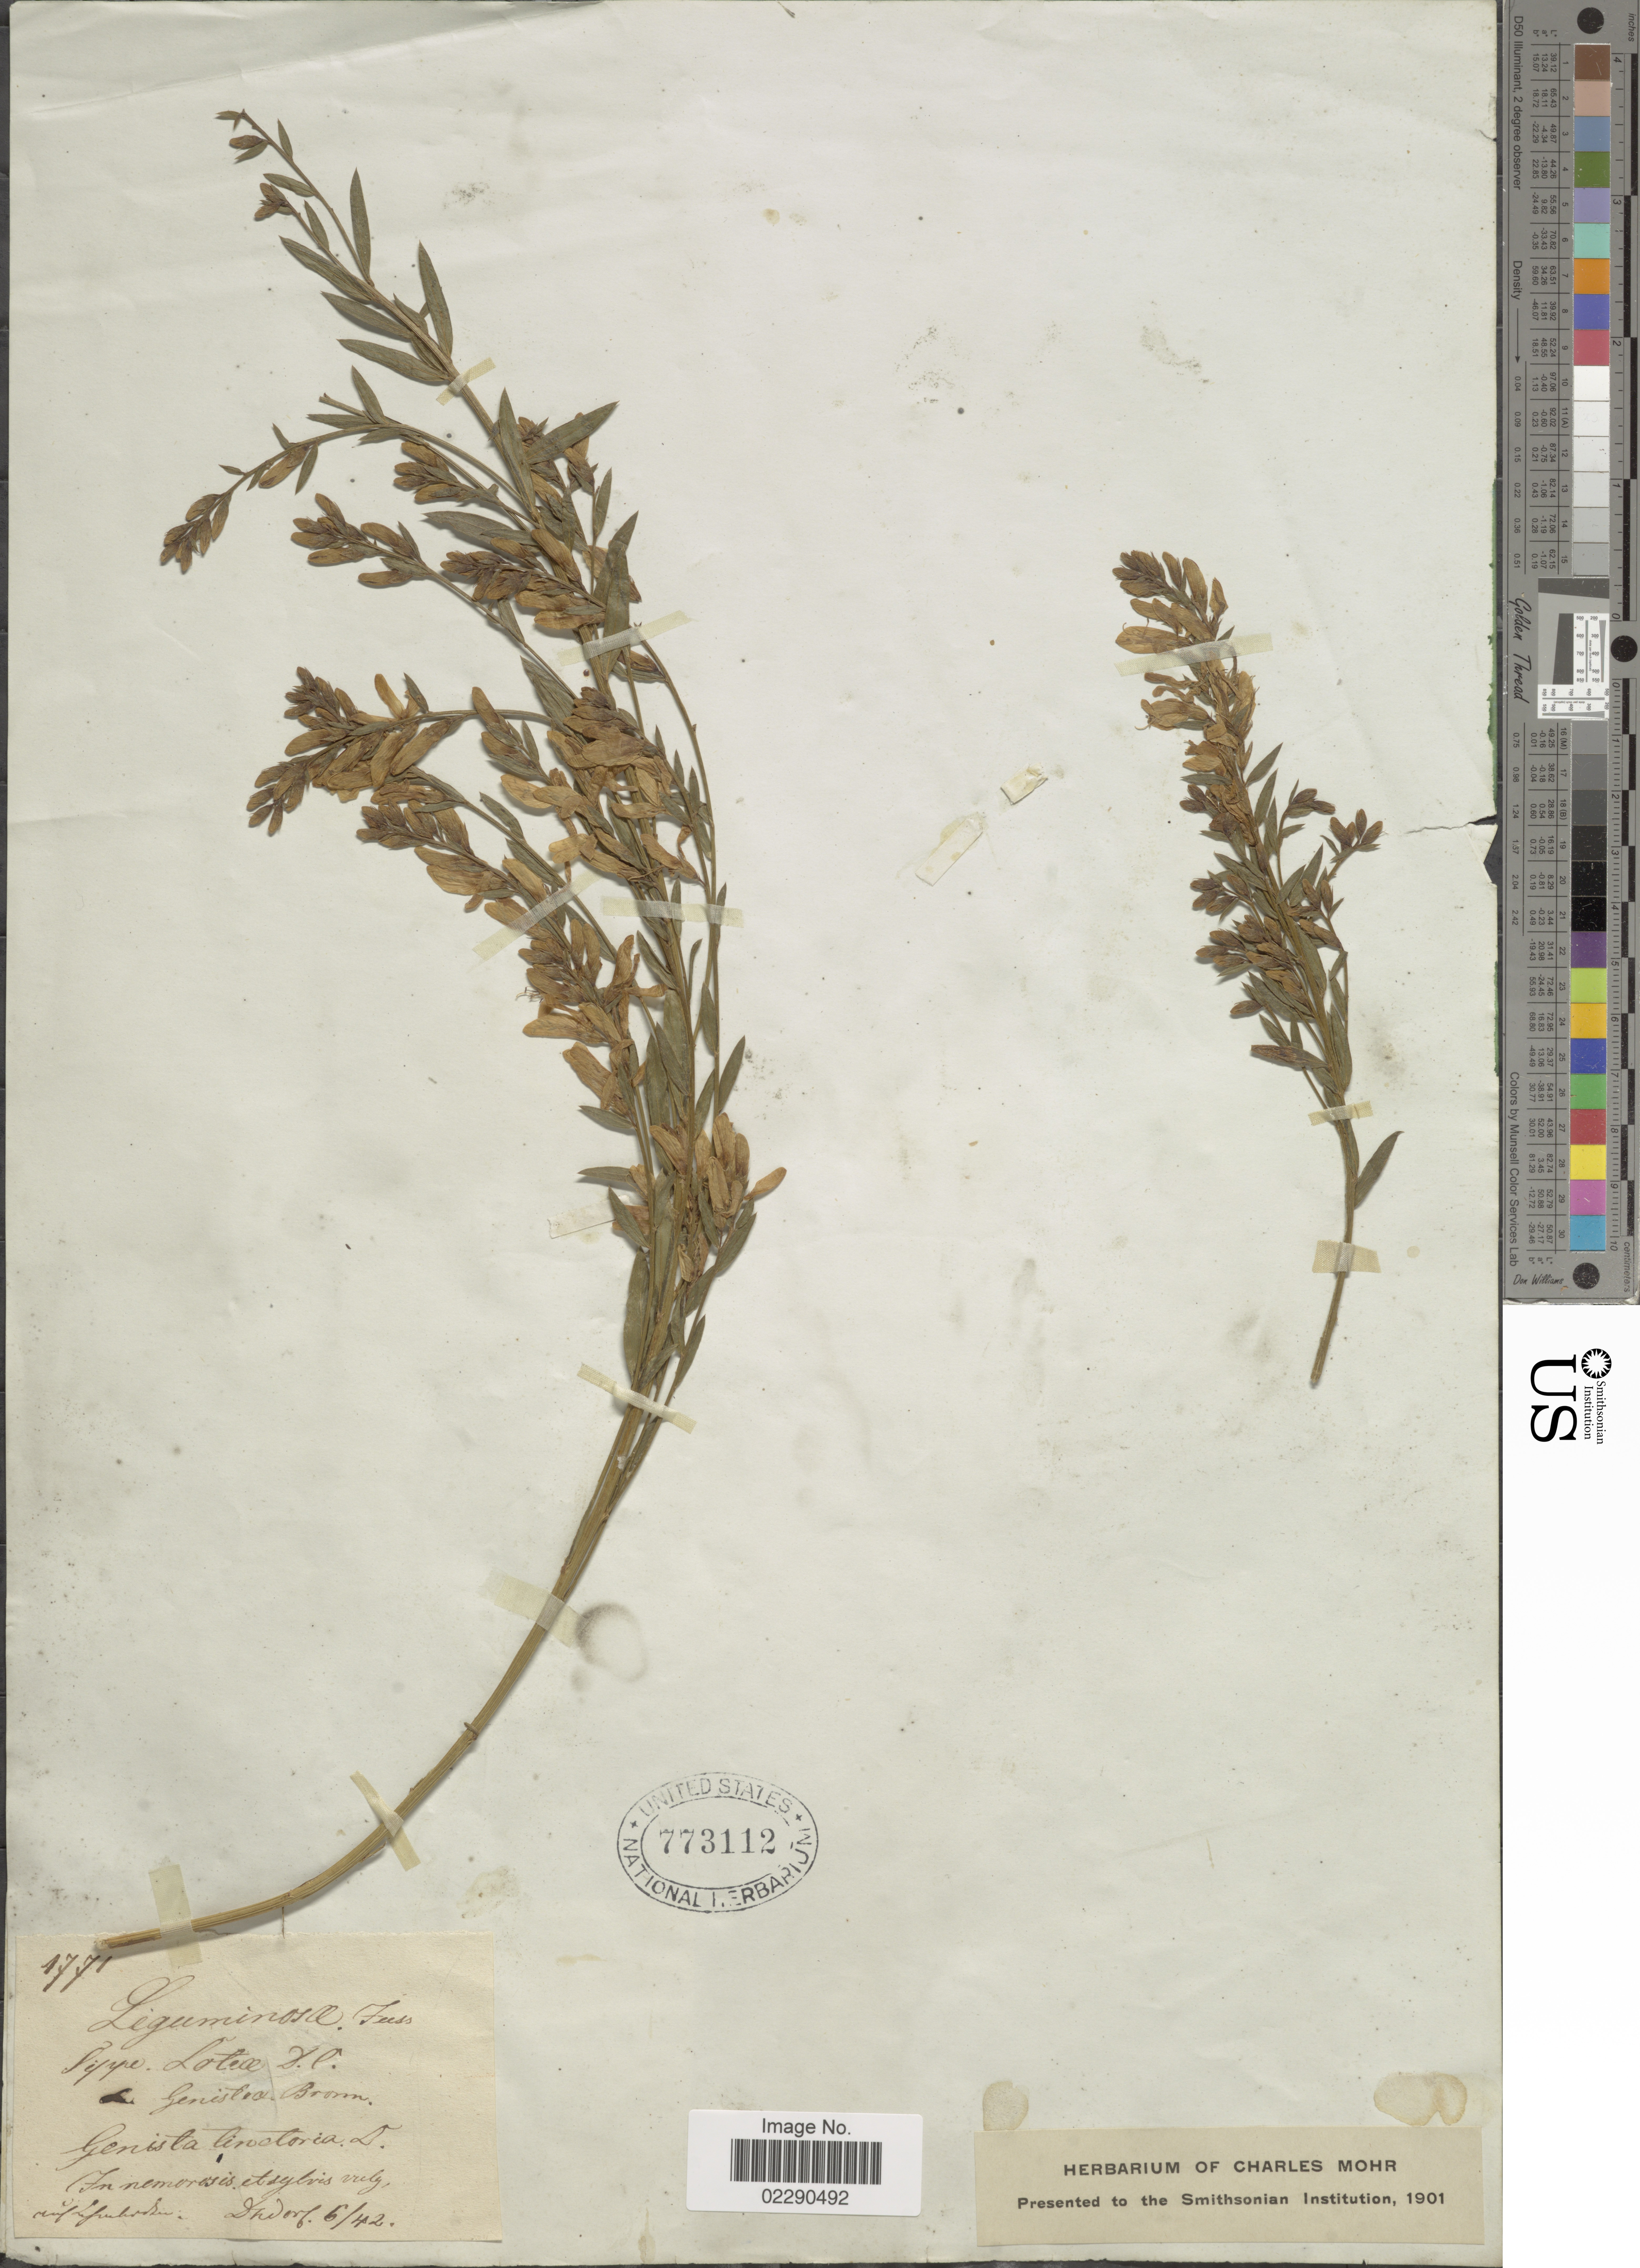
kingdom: Plantae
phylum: Tracheophyta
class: Magnoliopsida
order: Fabales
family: Fabaceae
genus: Genista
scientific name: Genista tinctoria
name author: L.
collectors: Dhdorf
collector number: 1771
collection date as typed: Transcribed d/m/y: /6/42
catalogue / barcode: US 773112